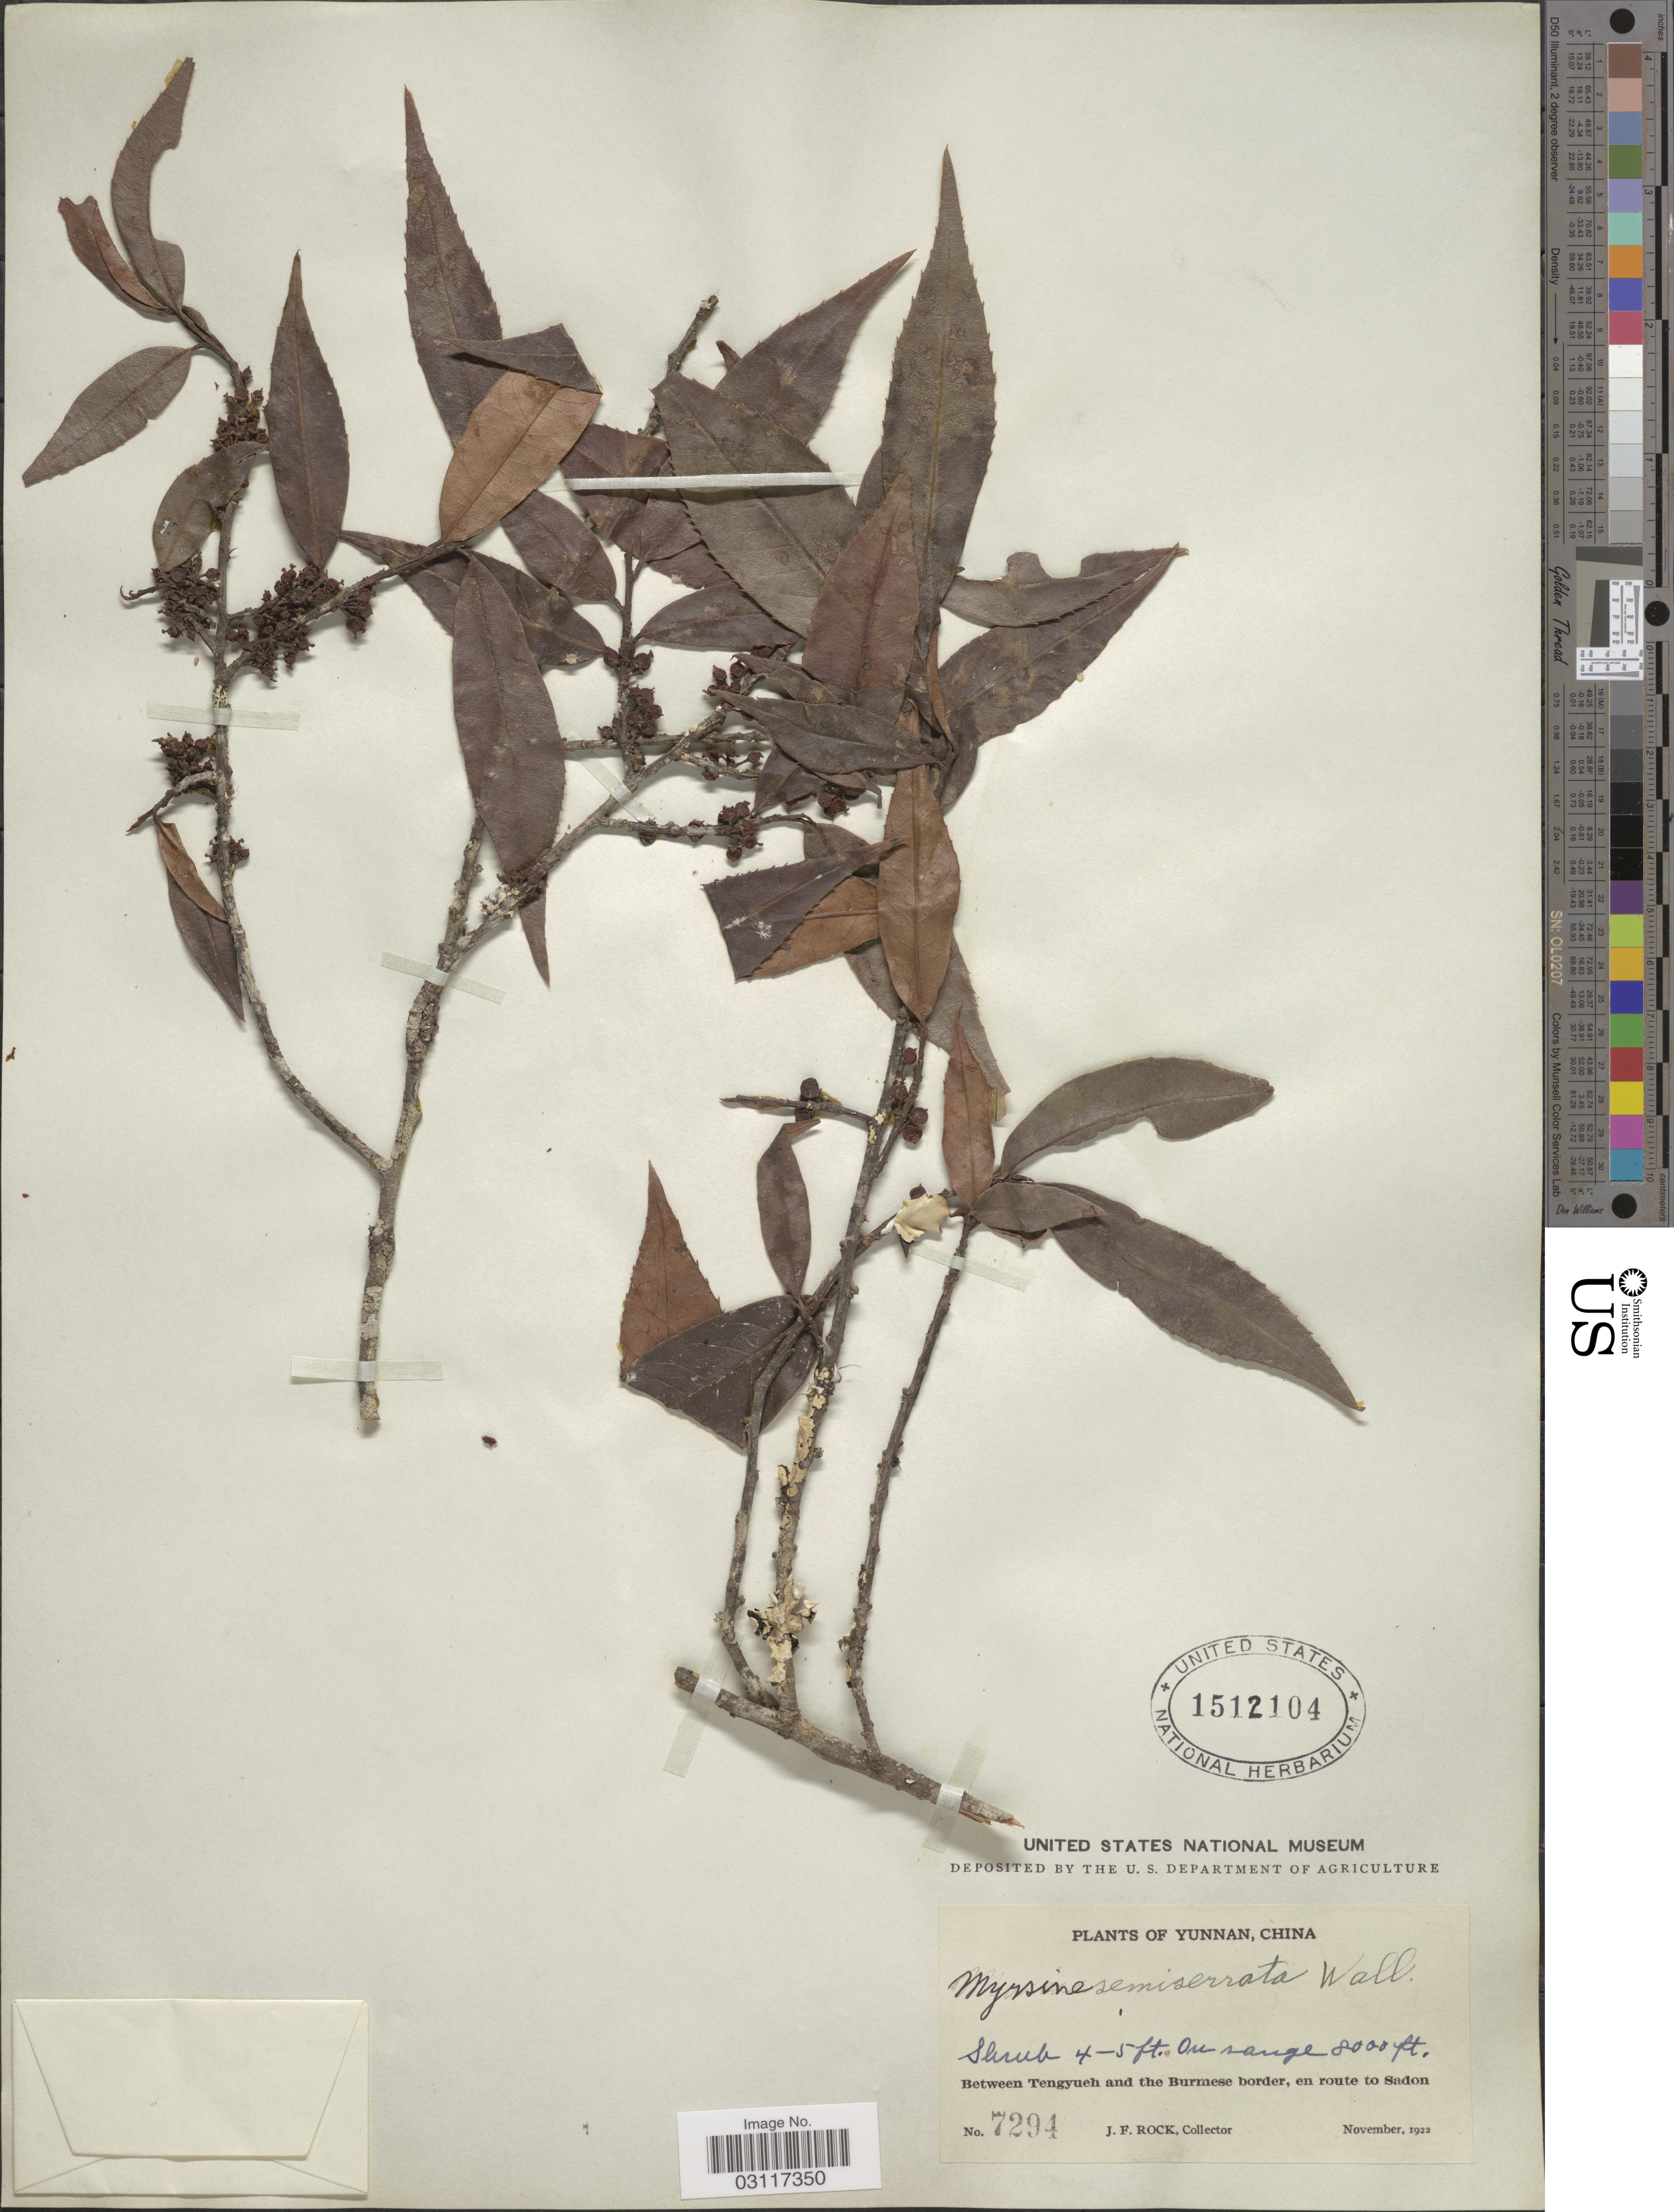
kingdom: Plantae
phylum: Tracheophyta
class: Magnoliopsida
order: Ericales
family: Primulaceae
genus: Myrsine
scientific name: Myrsine semiserrata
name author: Wall.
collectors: J. Rock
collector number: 7294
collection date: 1922-11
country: China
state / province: Yunnan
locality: Between Tengyueh and the Burmese border, en route to Sadon.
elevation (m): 2438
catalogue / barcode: US 1512104